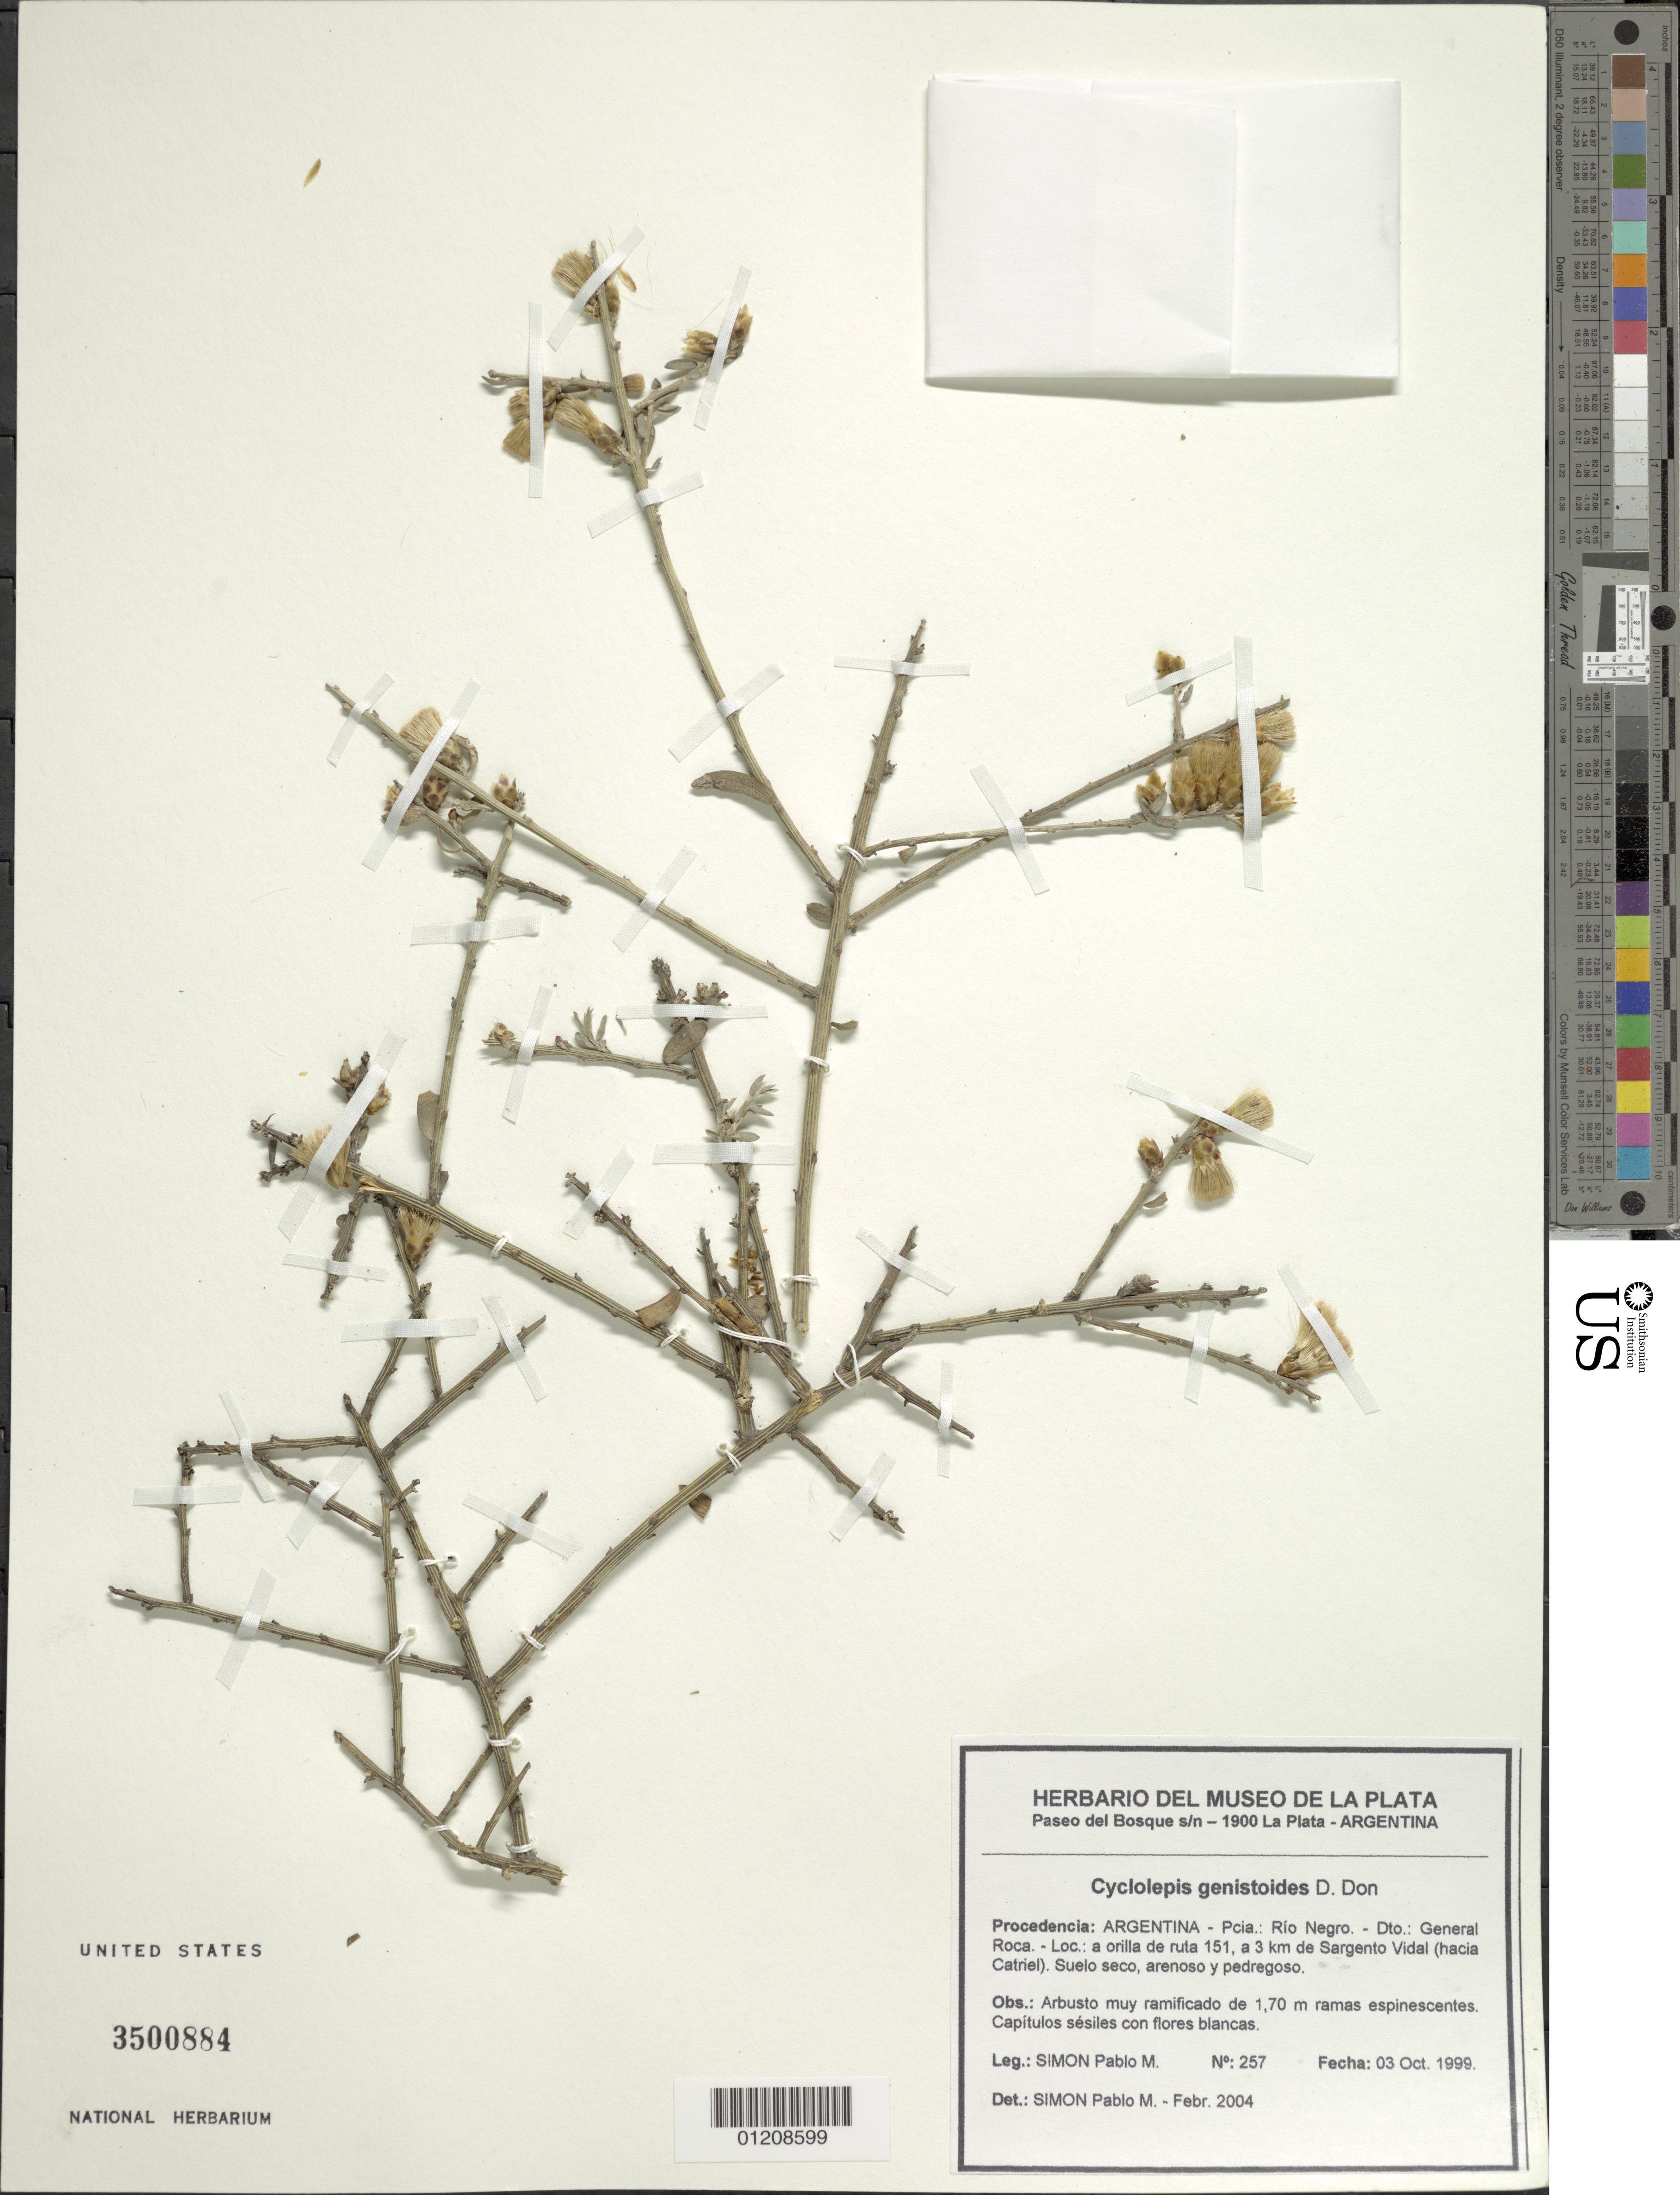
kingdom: Plantae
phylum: Tracheophyta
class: Magnoliopsida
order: Asterales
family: Asteraceae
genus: Cyclolepis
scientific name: Cyclolepis genistoides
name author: Gill. ex D. Don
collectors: P. M. Simón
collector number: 257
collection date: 1999-10-03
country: Argentina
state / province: Rio Negro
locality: Dto: General Roca - Loc: a orilla de ruta 151, a 3 km de Sargento Vidal (hacia Catriel)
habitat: Suelo seco, arenoso y pedregoso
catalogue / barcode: US 3500884